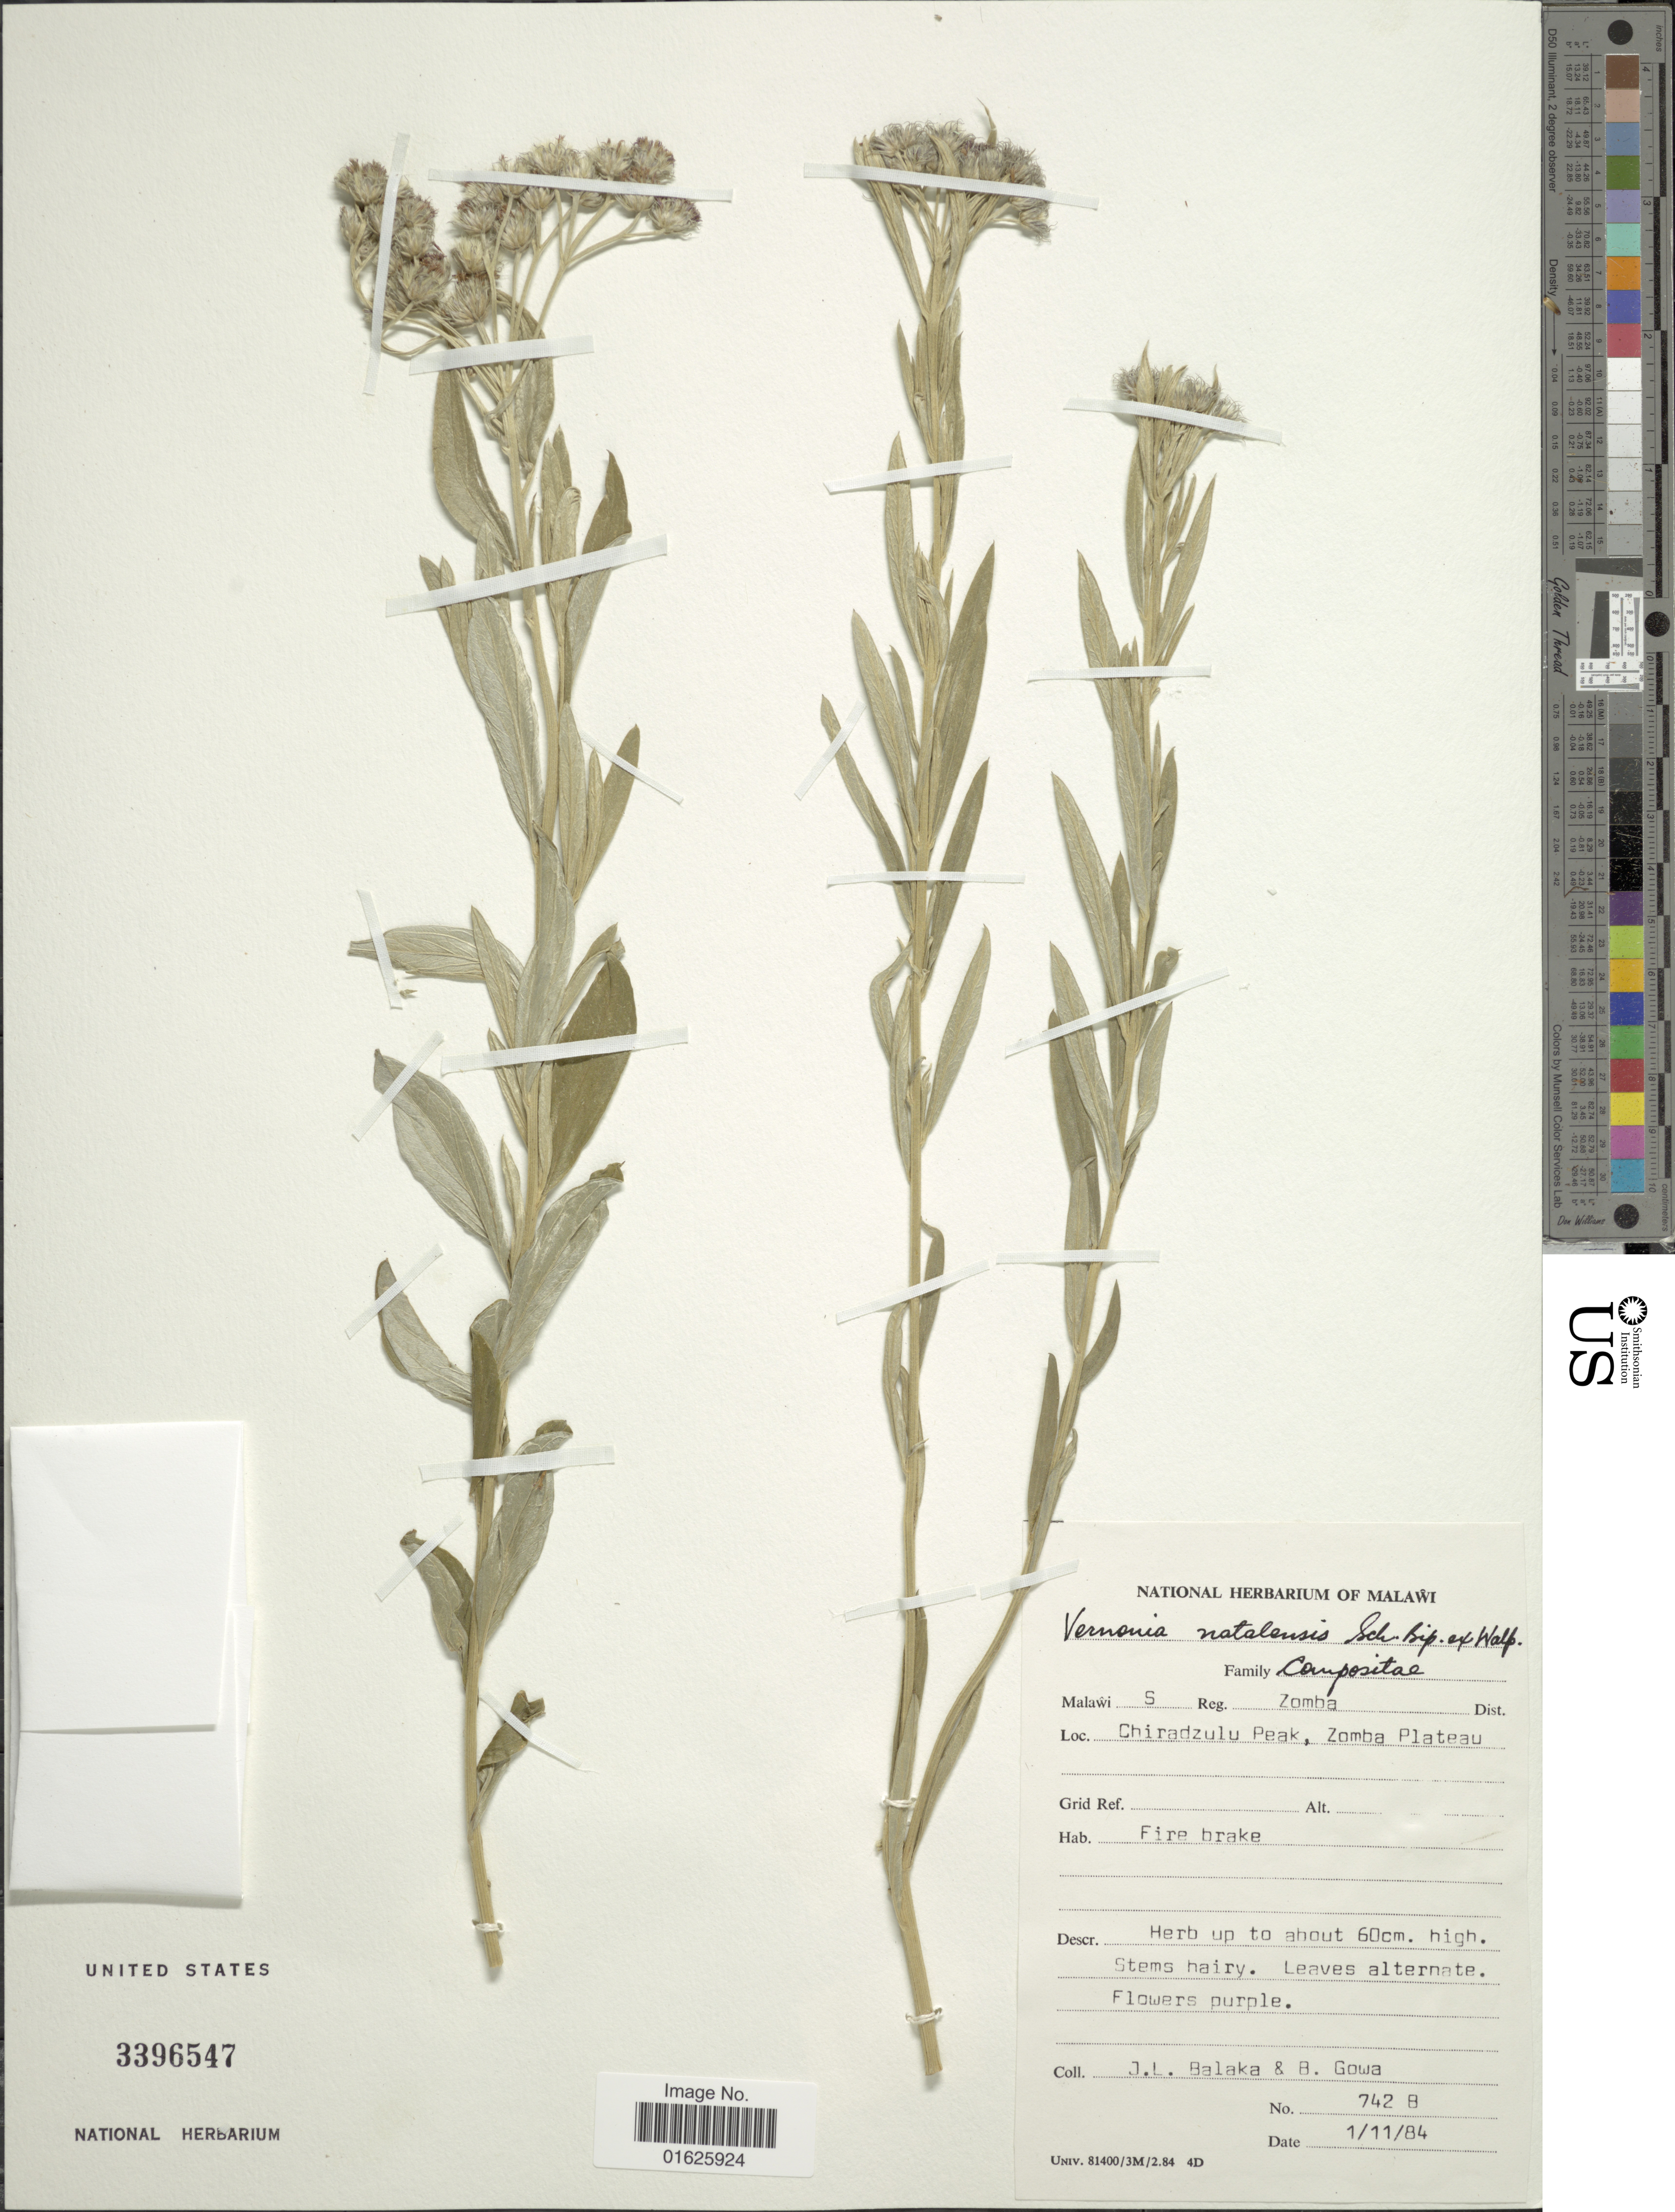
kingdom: Plantae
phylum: Tracheophyta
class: Magnoliopsida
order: Asterales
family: Asteraceae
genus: Hilliardiella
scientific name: Hilliardiella aristata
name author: (DC.) H. Rob.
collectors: J. Balaka & B. Gowa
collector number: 742 B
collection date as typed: Transcribed d/m/y: 1/11/84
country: Malawi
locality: Reg zomba Dist. Chiradzulu Peak, Zomba Plateau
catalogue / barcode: US 3396547